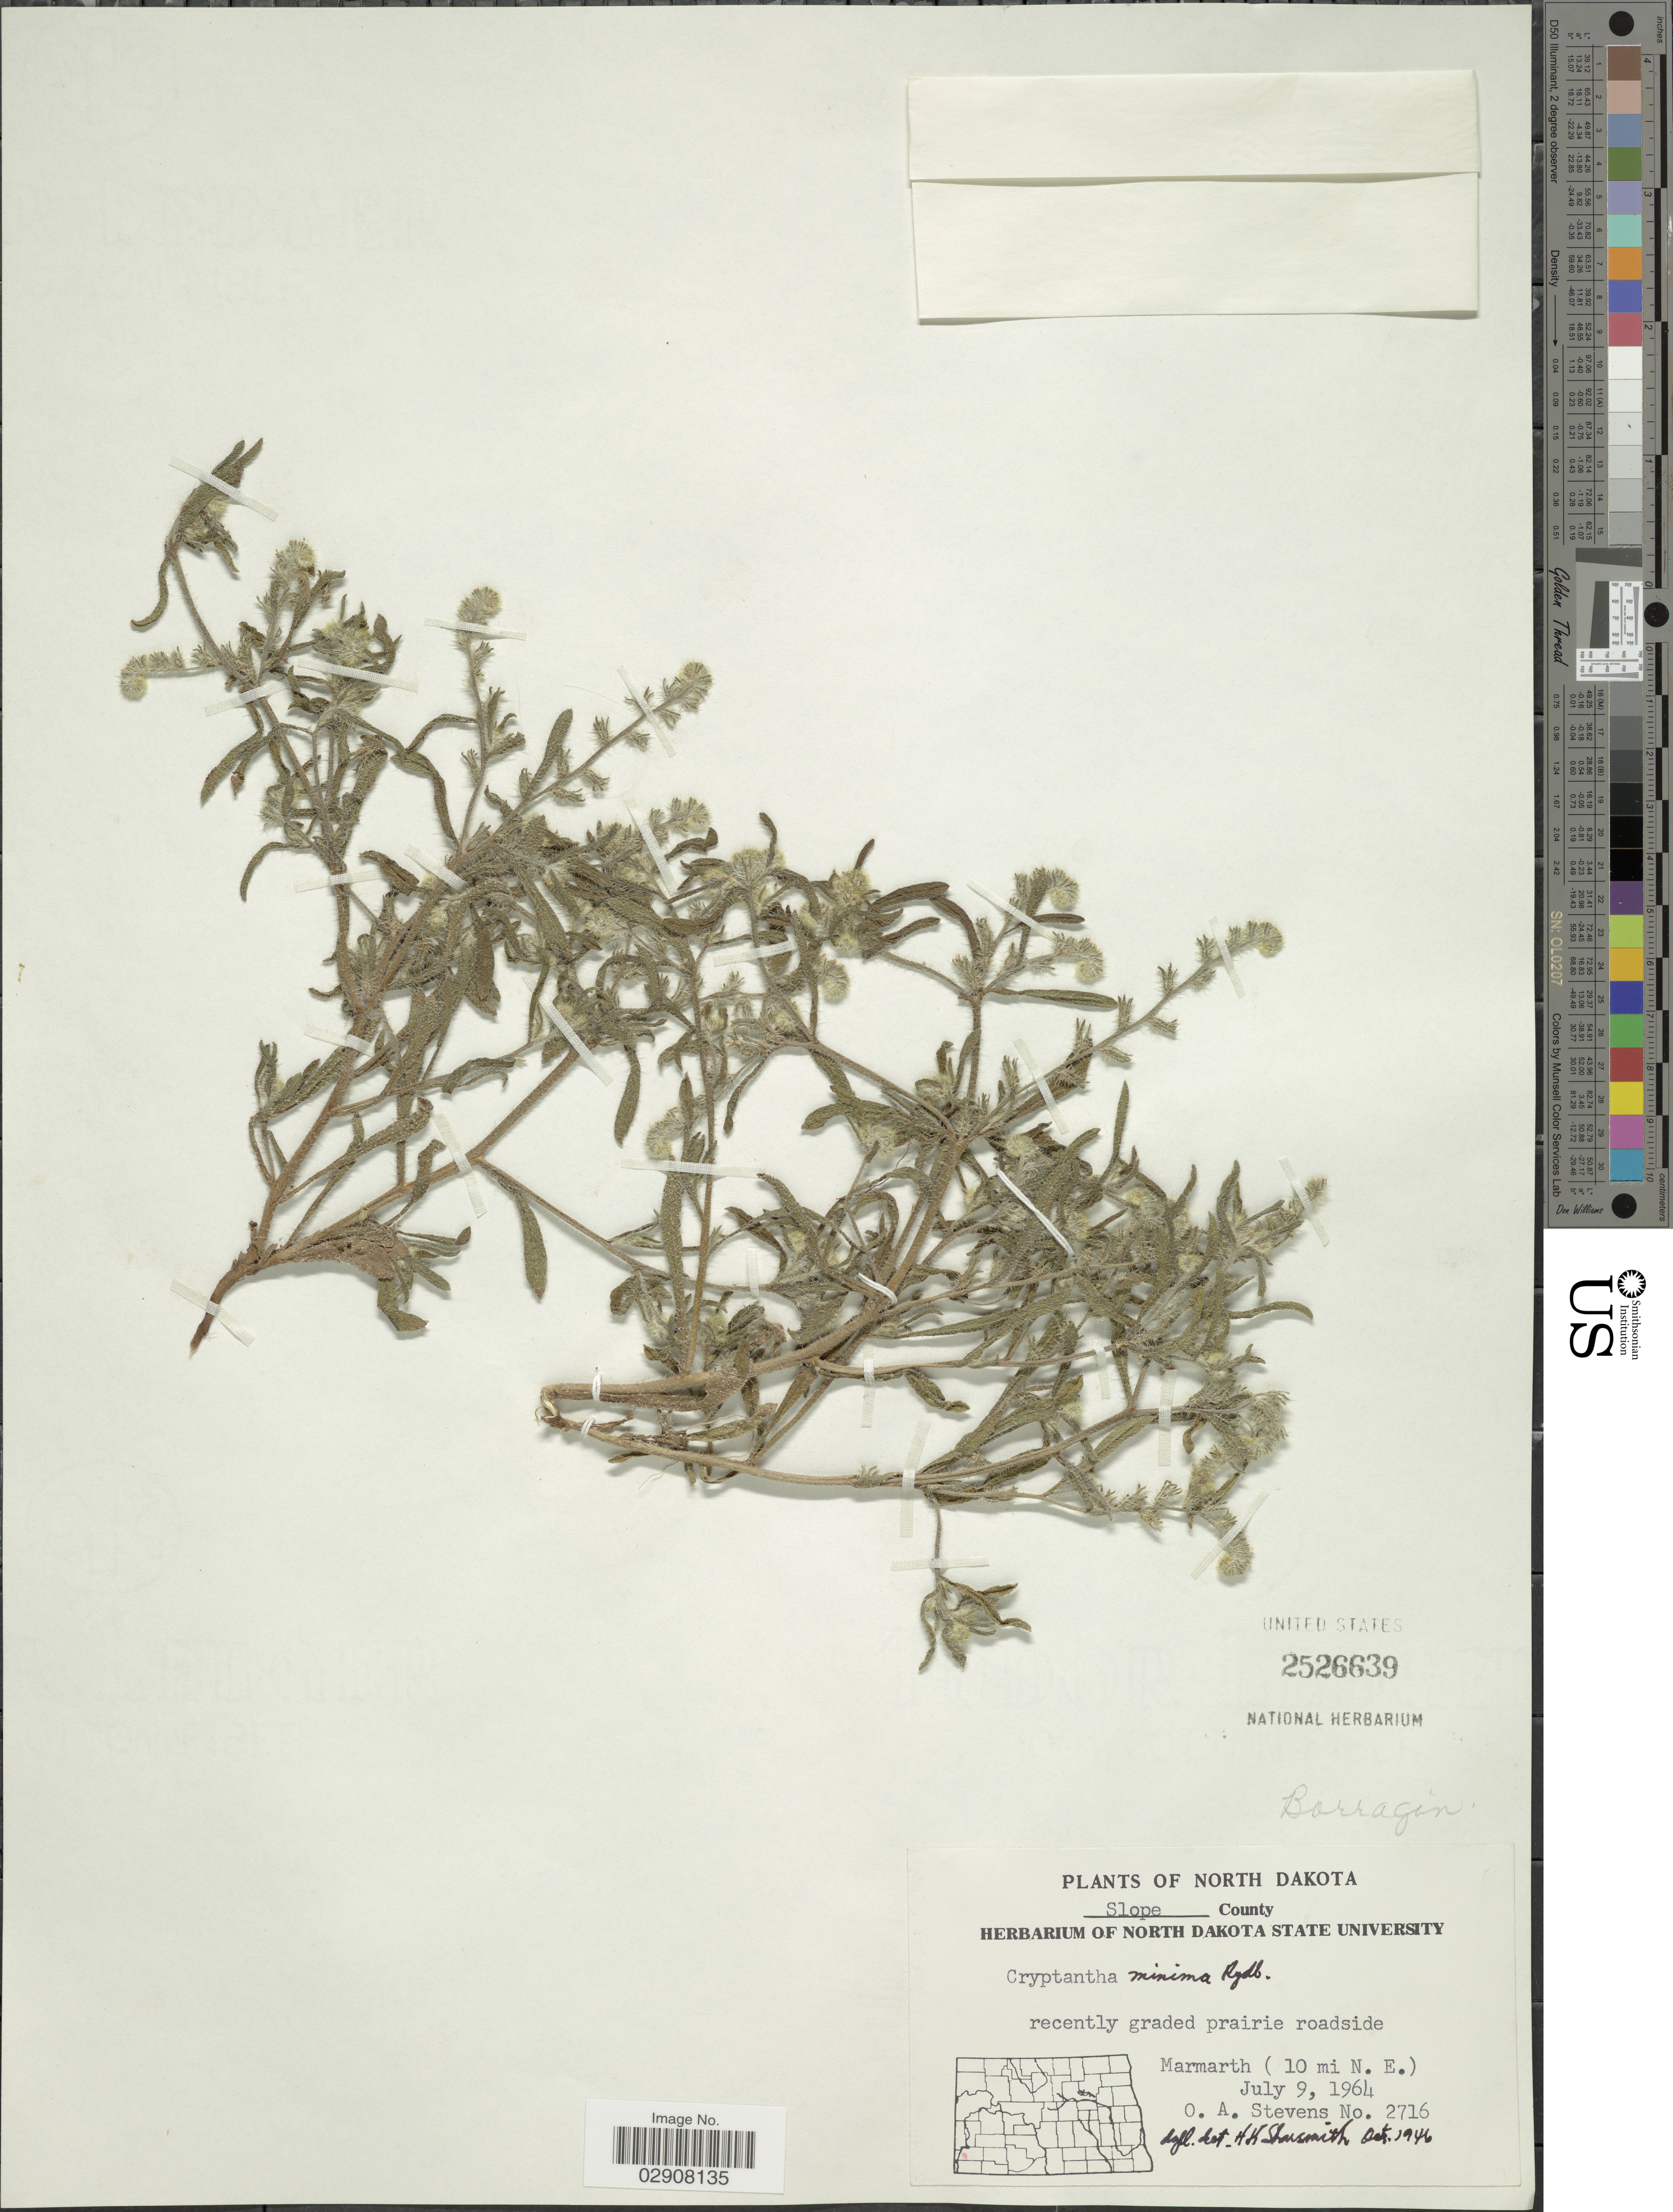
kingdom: Plantae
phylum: Tracheophyta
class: Magnoliopsida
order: Boraginales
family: Boraginaceae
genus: Cryptantha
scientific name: Cryptantha minima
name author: Rydb.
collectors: O. A. Stevens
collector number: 2716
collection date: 1964-07-09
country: United States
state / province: North Dakota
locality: Slope County, recently graded prairie roadside, Marmarth (10 mi. N.E.).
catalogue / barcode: US 2526639